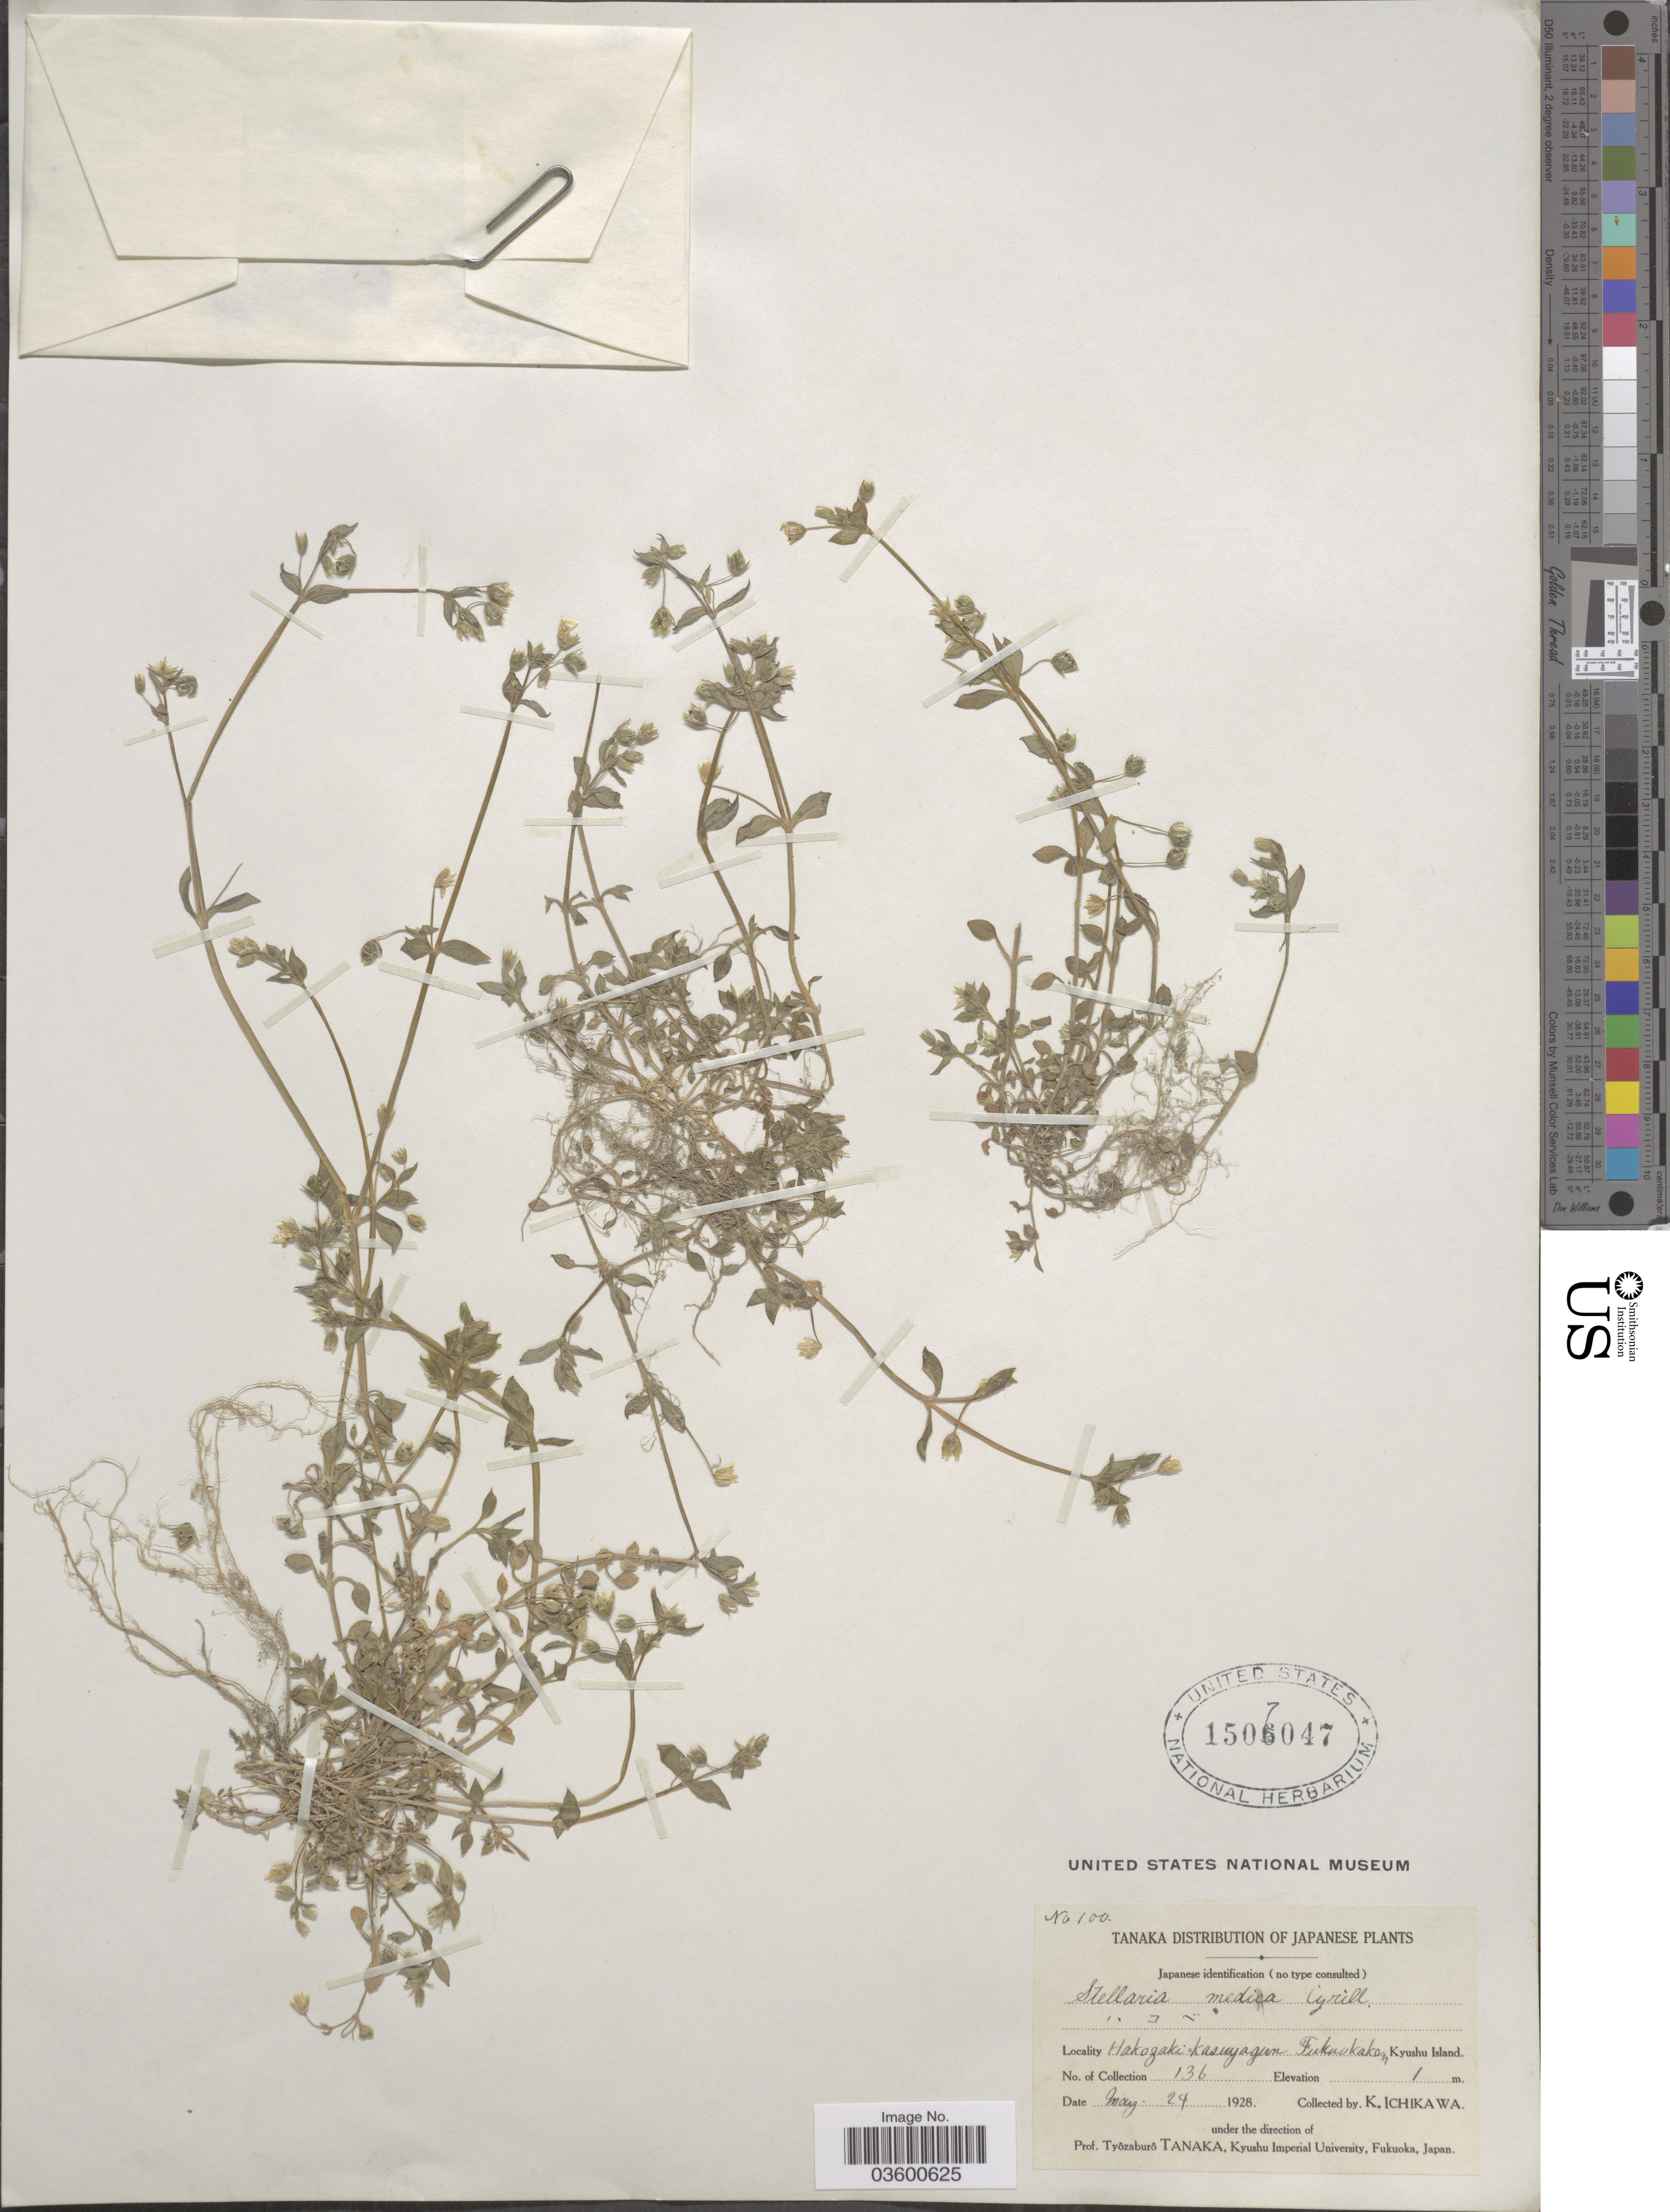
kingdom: Plantae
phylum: Tracheophyta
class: Magnoliopsida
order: Caryophyllales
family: Caryophyllaceae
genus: Stellaria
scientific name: Stellaria media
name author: (L.) Vill.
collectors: K. Ichikawa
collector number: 100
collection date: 1928-05-24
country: Japan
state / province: Hukuoka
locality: Hakozaki Kasuyagun. Fukuokaken Kyushu Island.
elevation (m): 1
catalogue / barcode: US 1507047